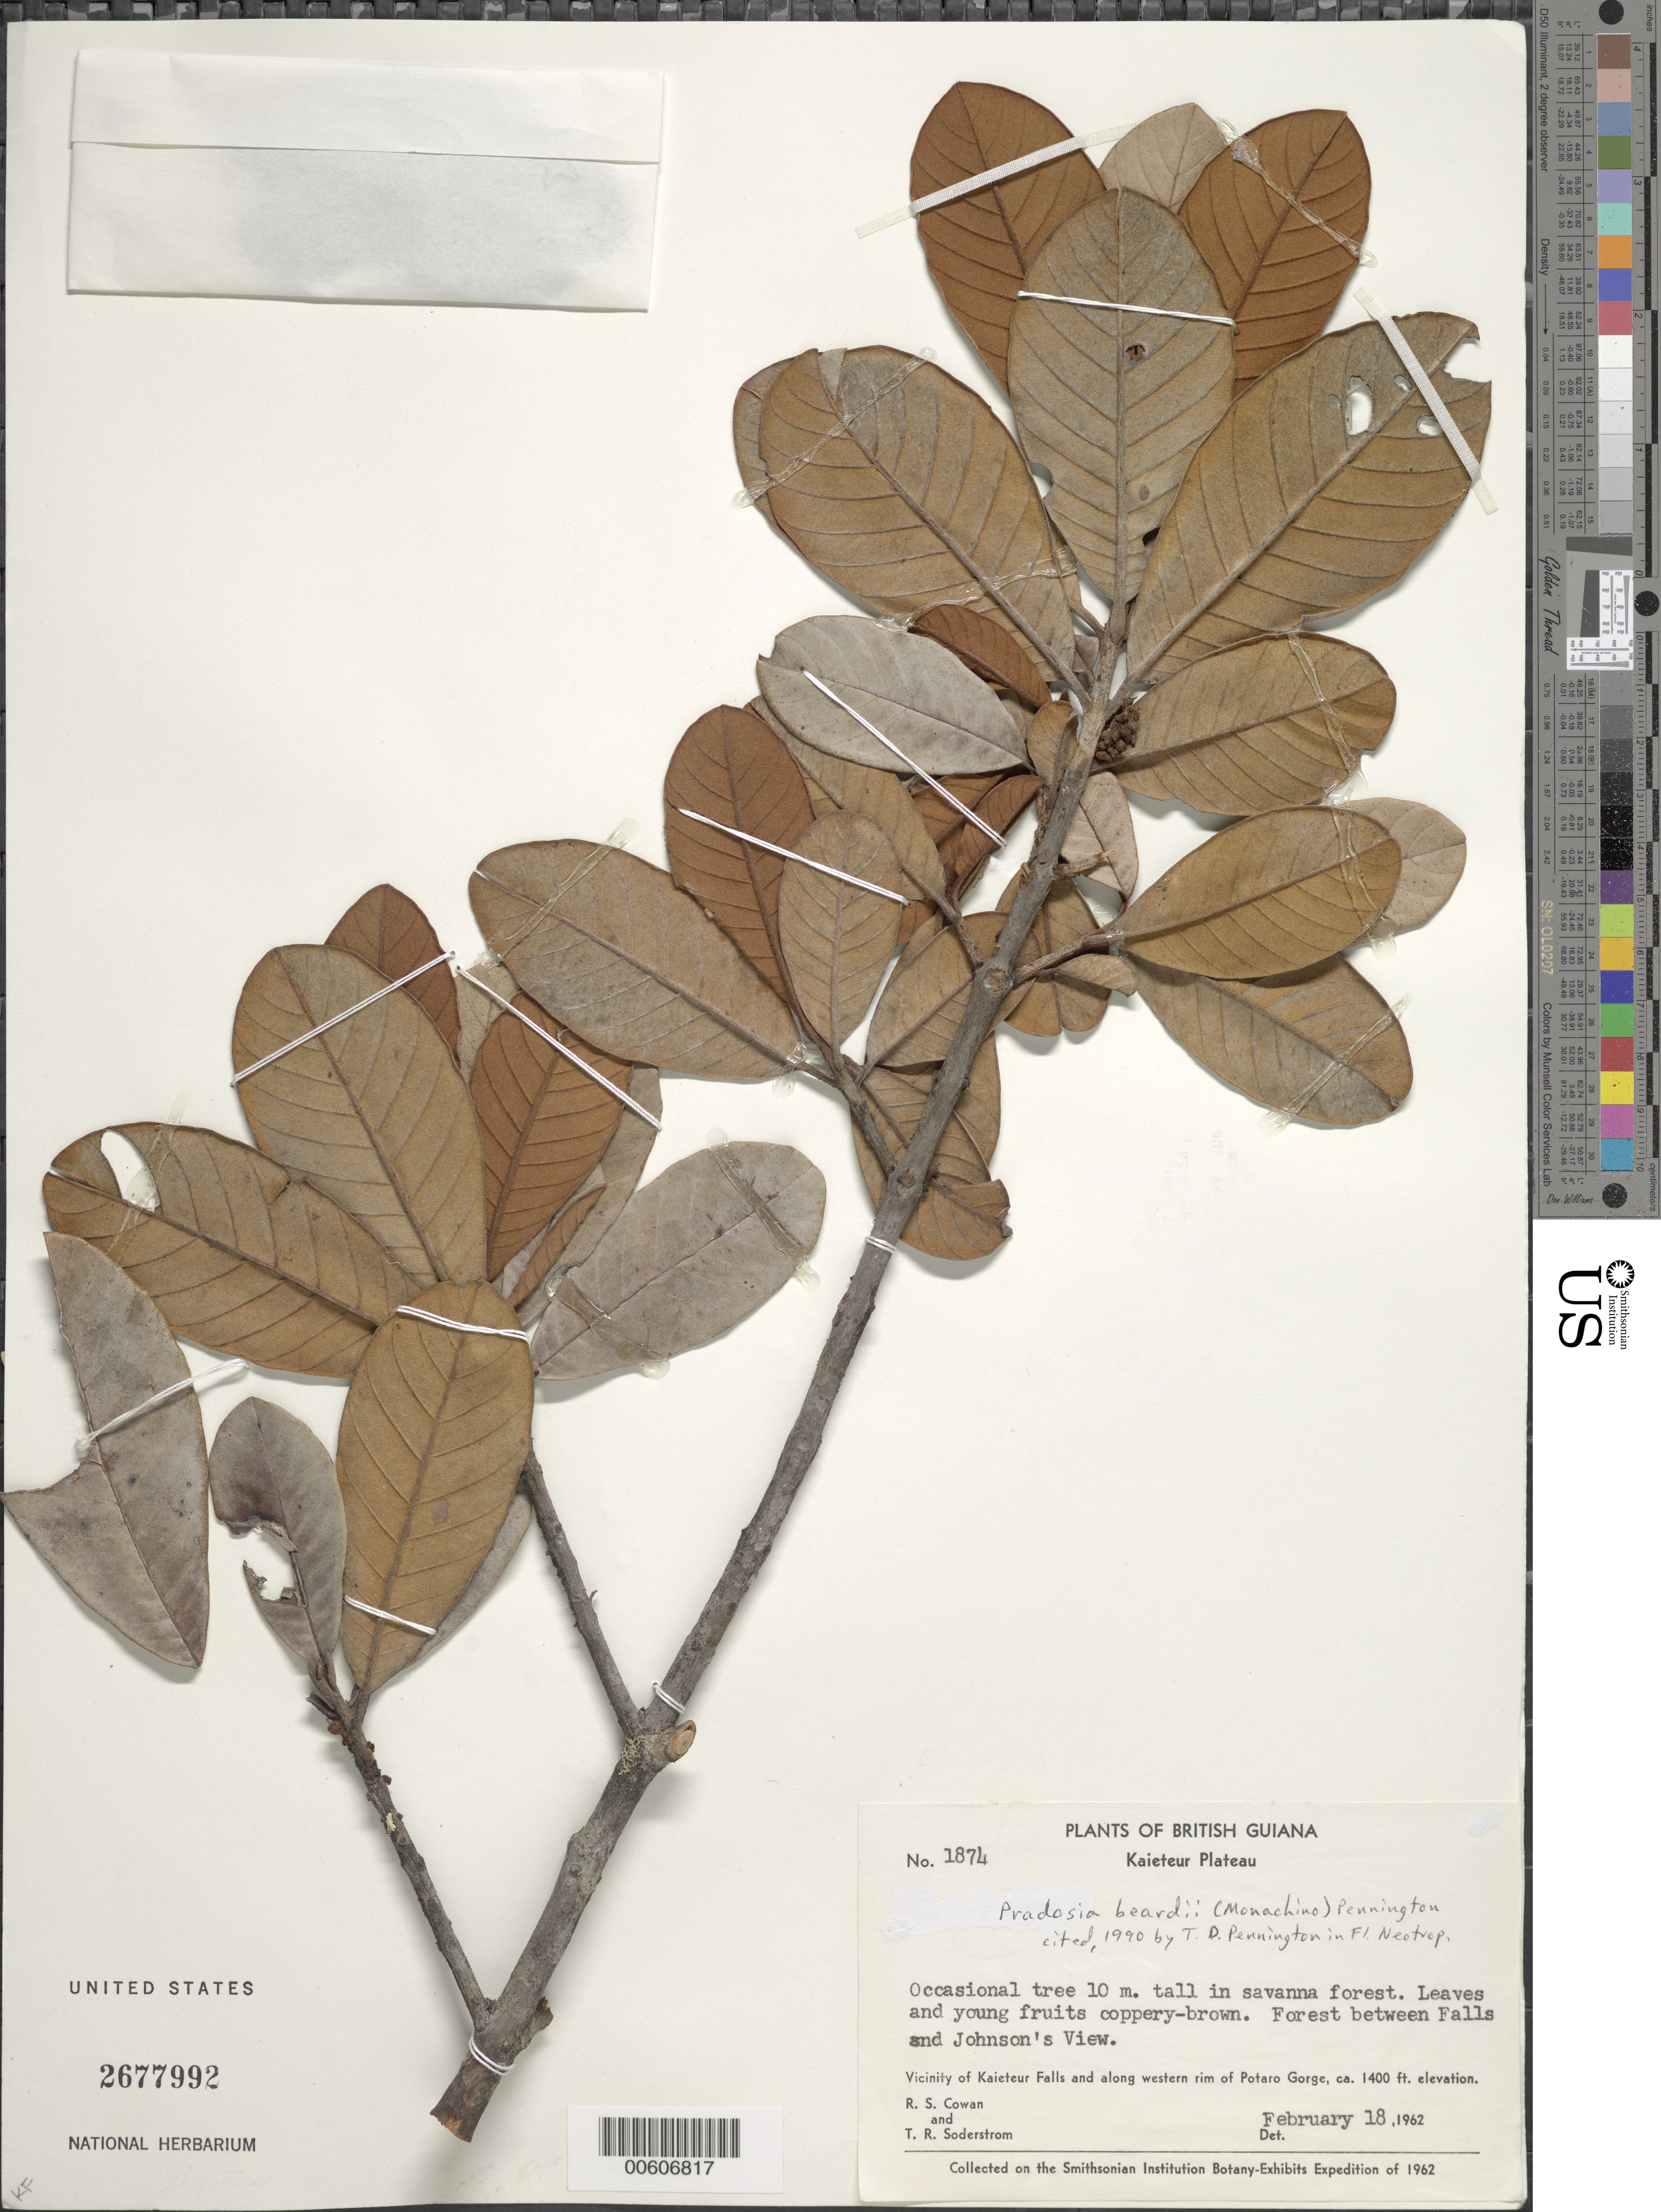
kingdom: Plantae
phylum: Tracheophyta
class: Magnoliopsida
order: Ericales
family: Sapotaceae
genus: Pradosia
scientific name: Pradosia beardii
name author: (Monach.) T.D. Penn.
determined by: Pennington, T. D., (K)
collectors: R. S. Cowan & T. R. Soderstrom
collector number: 1874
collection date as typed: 18-Feb-62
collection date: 1962-02-18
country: Guyana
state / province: Potaro-Siparuni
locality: Kaieteur Plateau, vicinity of Kaieteur Falls and western rim of Potaro Gorge, near Johnson's View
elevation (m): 427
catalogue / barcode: US 2677992